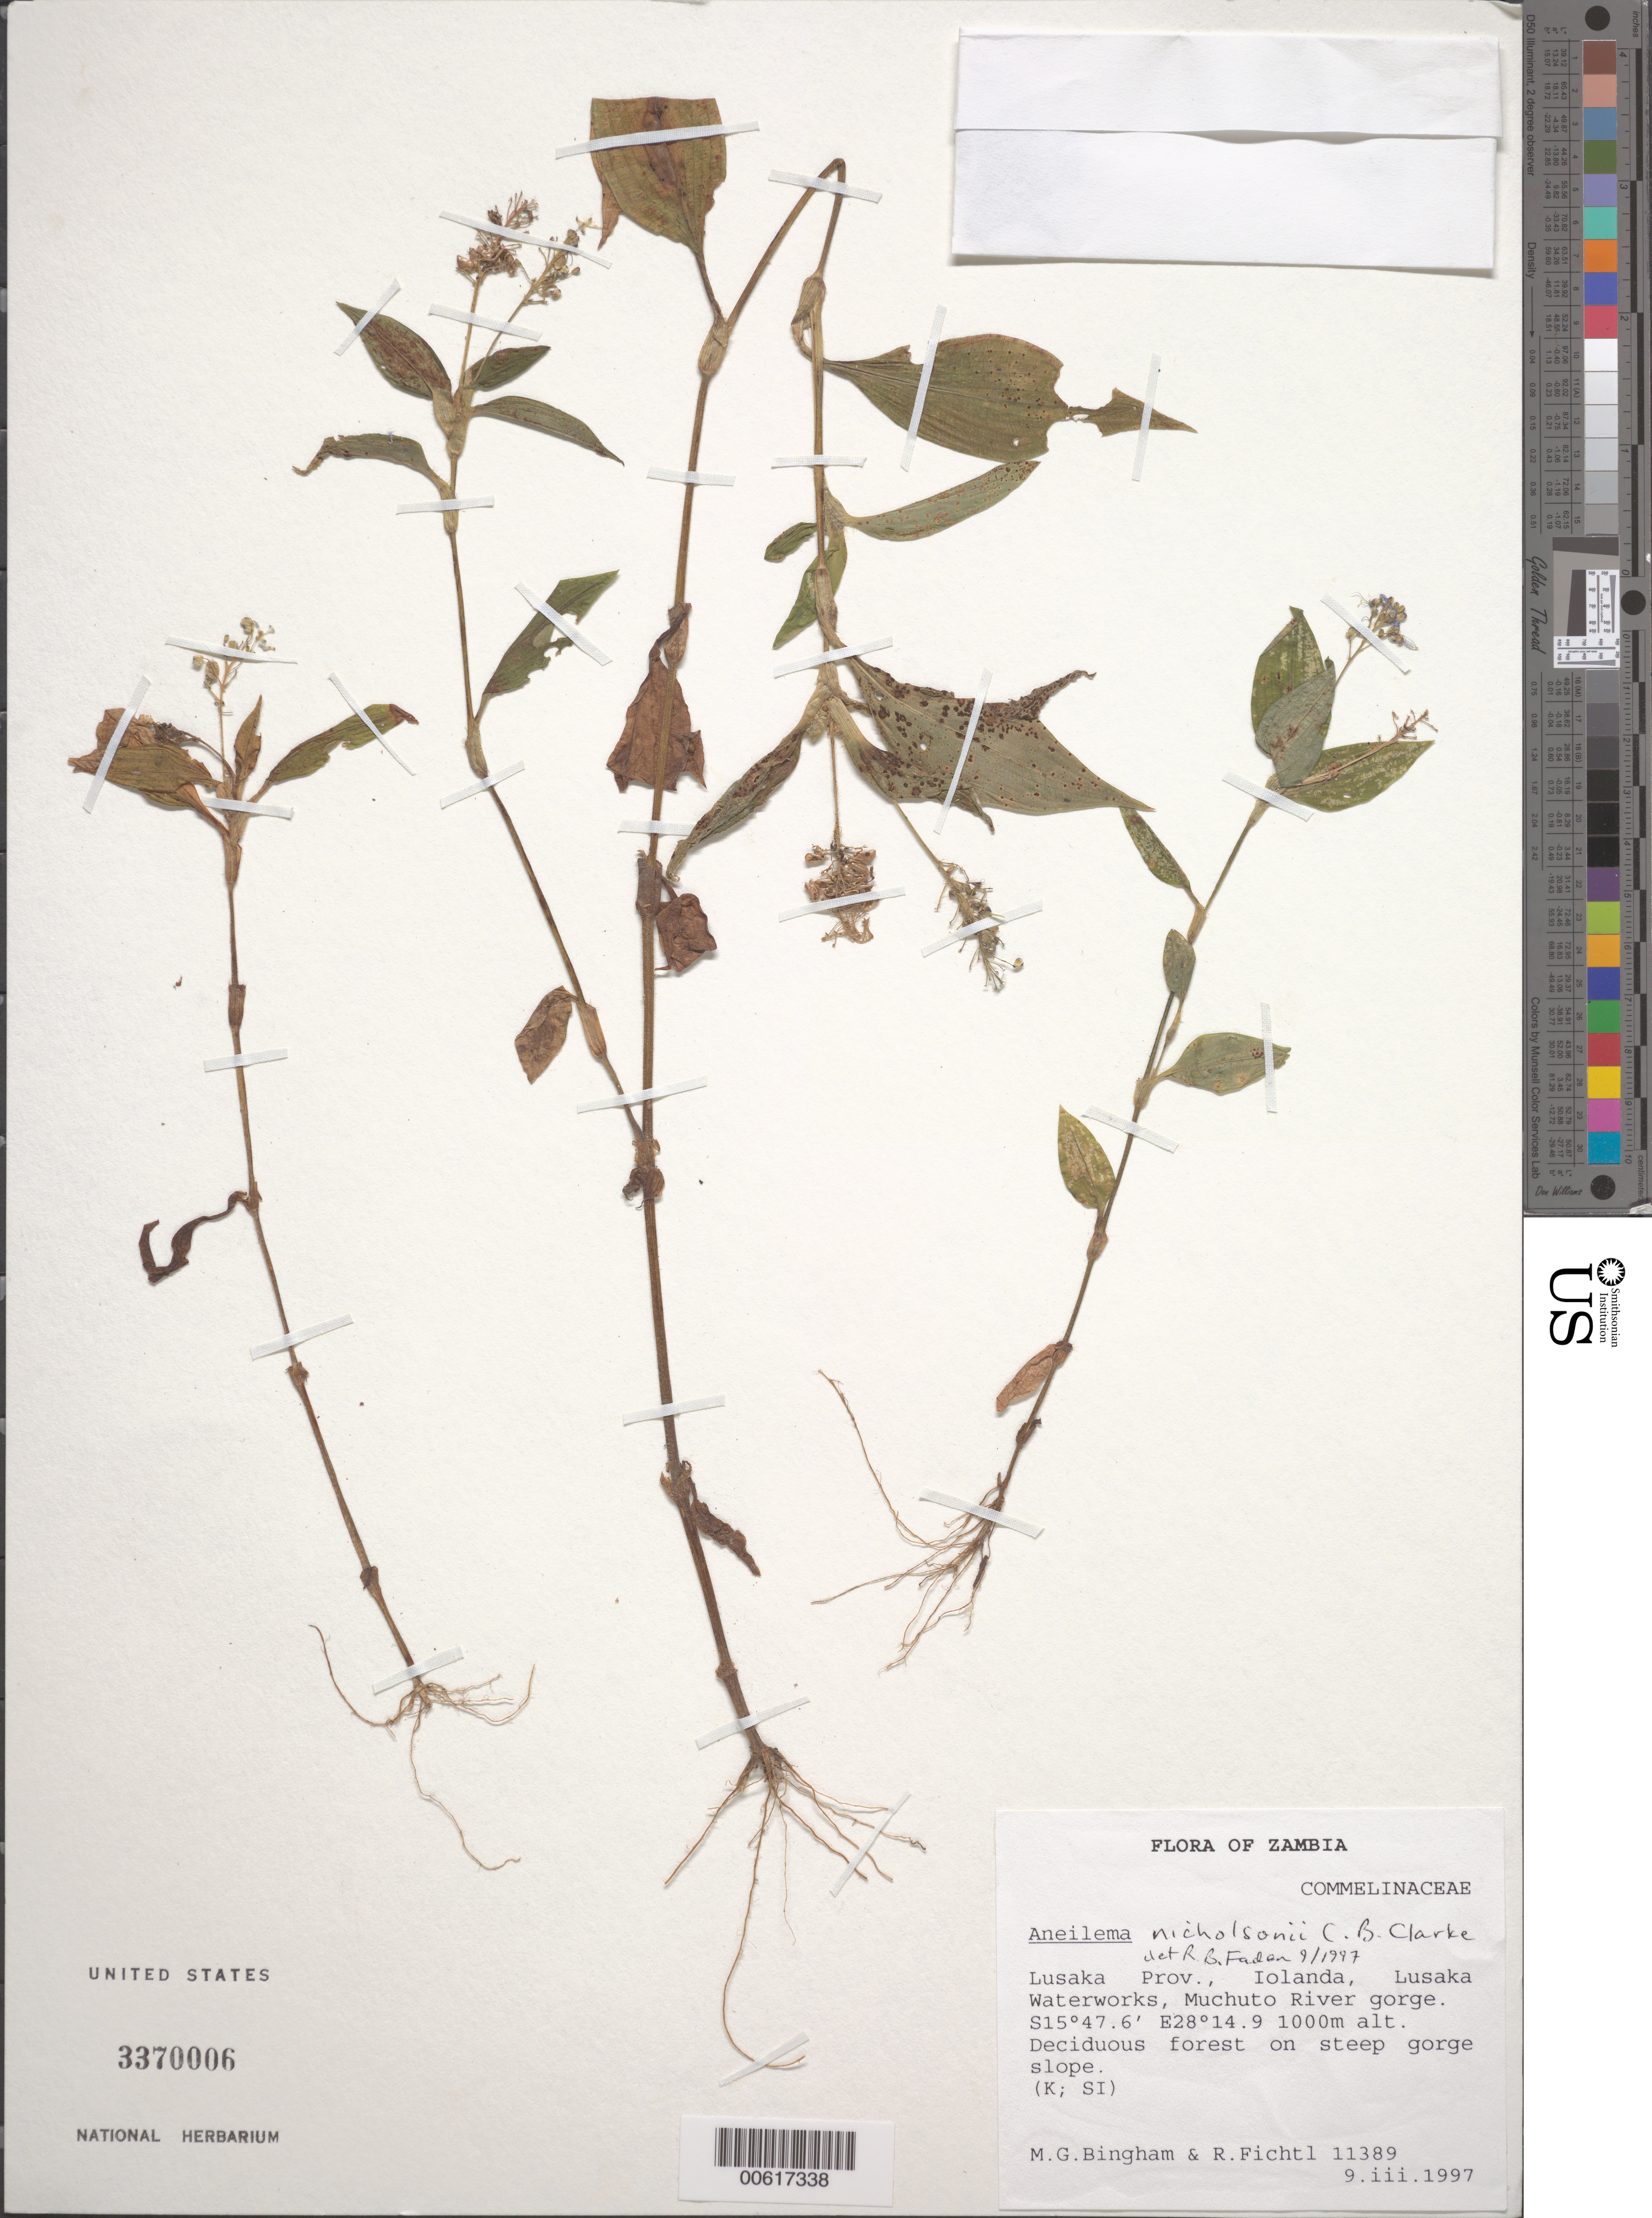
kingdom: Plantae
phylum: Tracheophyta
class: Liliopsida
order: Commelinales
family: Commelinaceae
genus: Aneilema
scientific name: Aneilema nicholsonii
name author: C.B. Clarke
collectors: M. Bingham & R. Fichtl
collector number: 11389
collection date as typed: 09 Mar 1997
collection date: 1997-03-09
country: Zambia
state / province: Lusaka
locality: Iolanda, lusaka waterworks, muchuto river gorge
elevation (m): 1000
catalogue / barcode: US 3370006